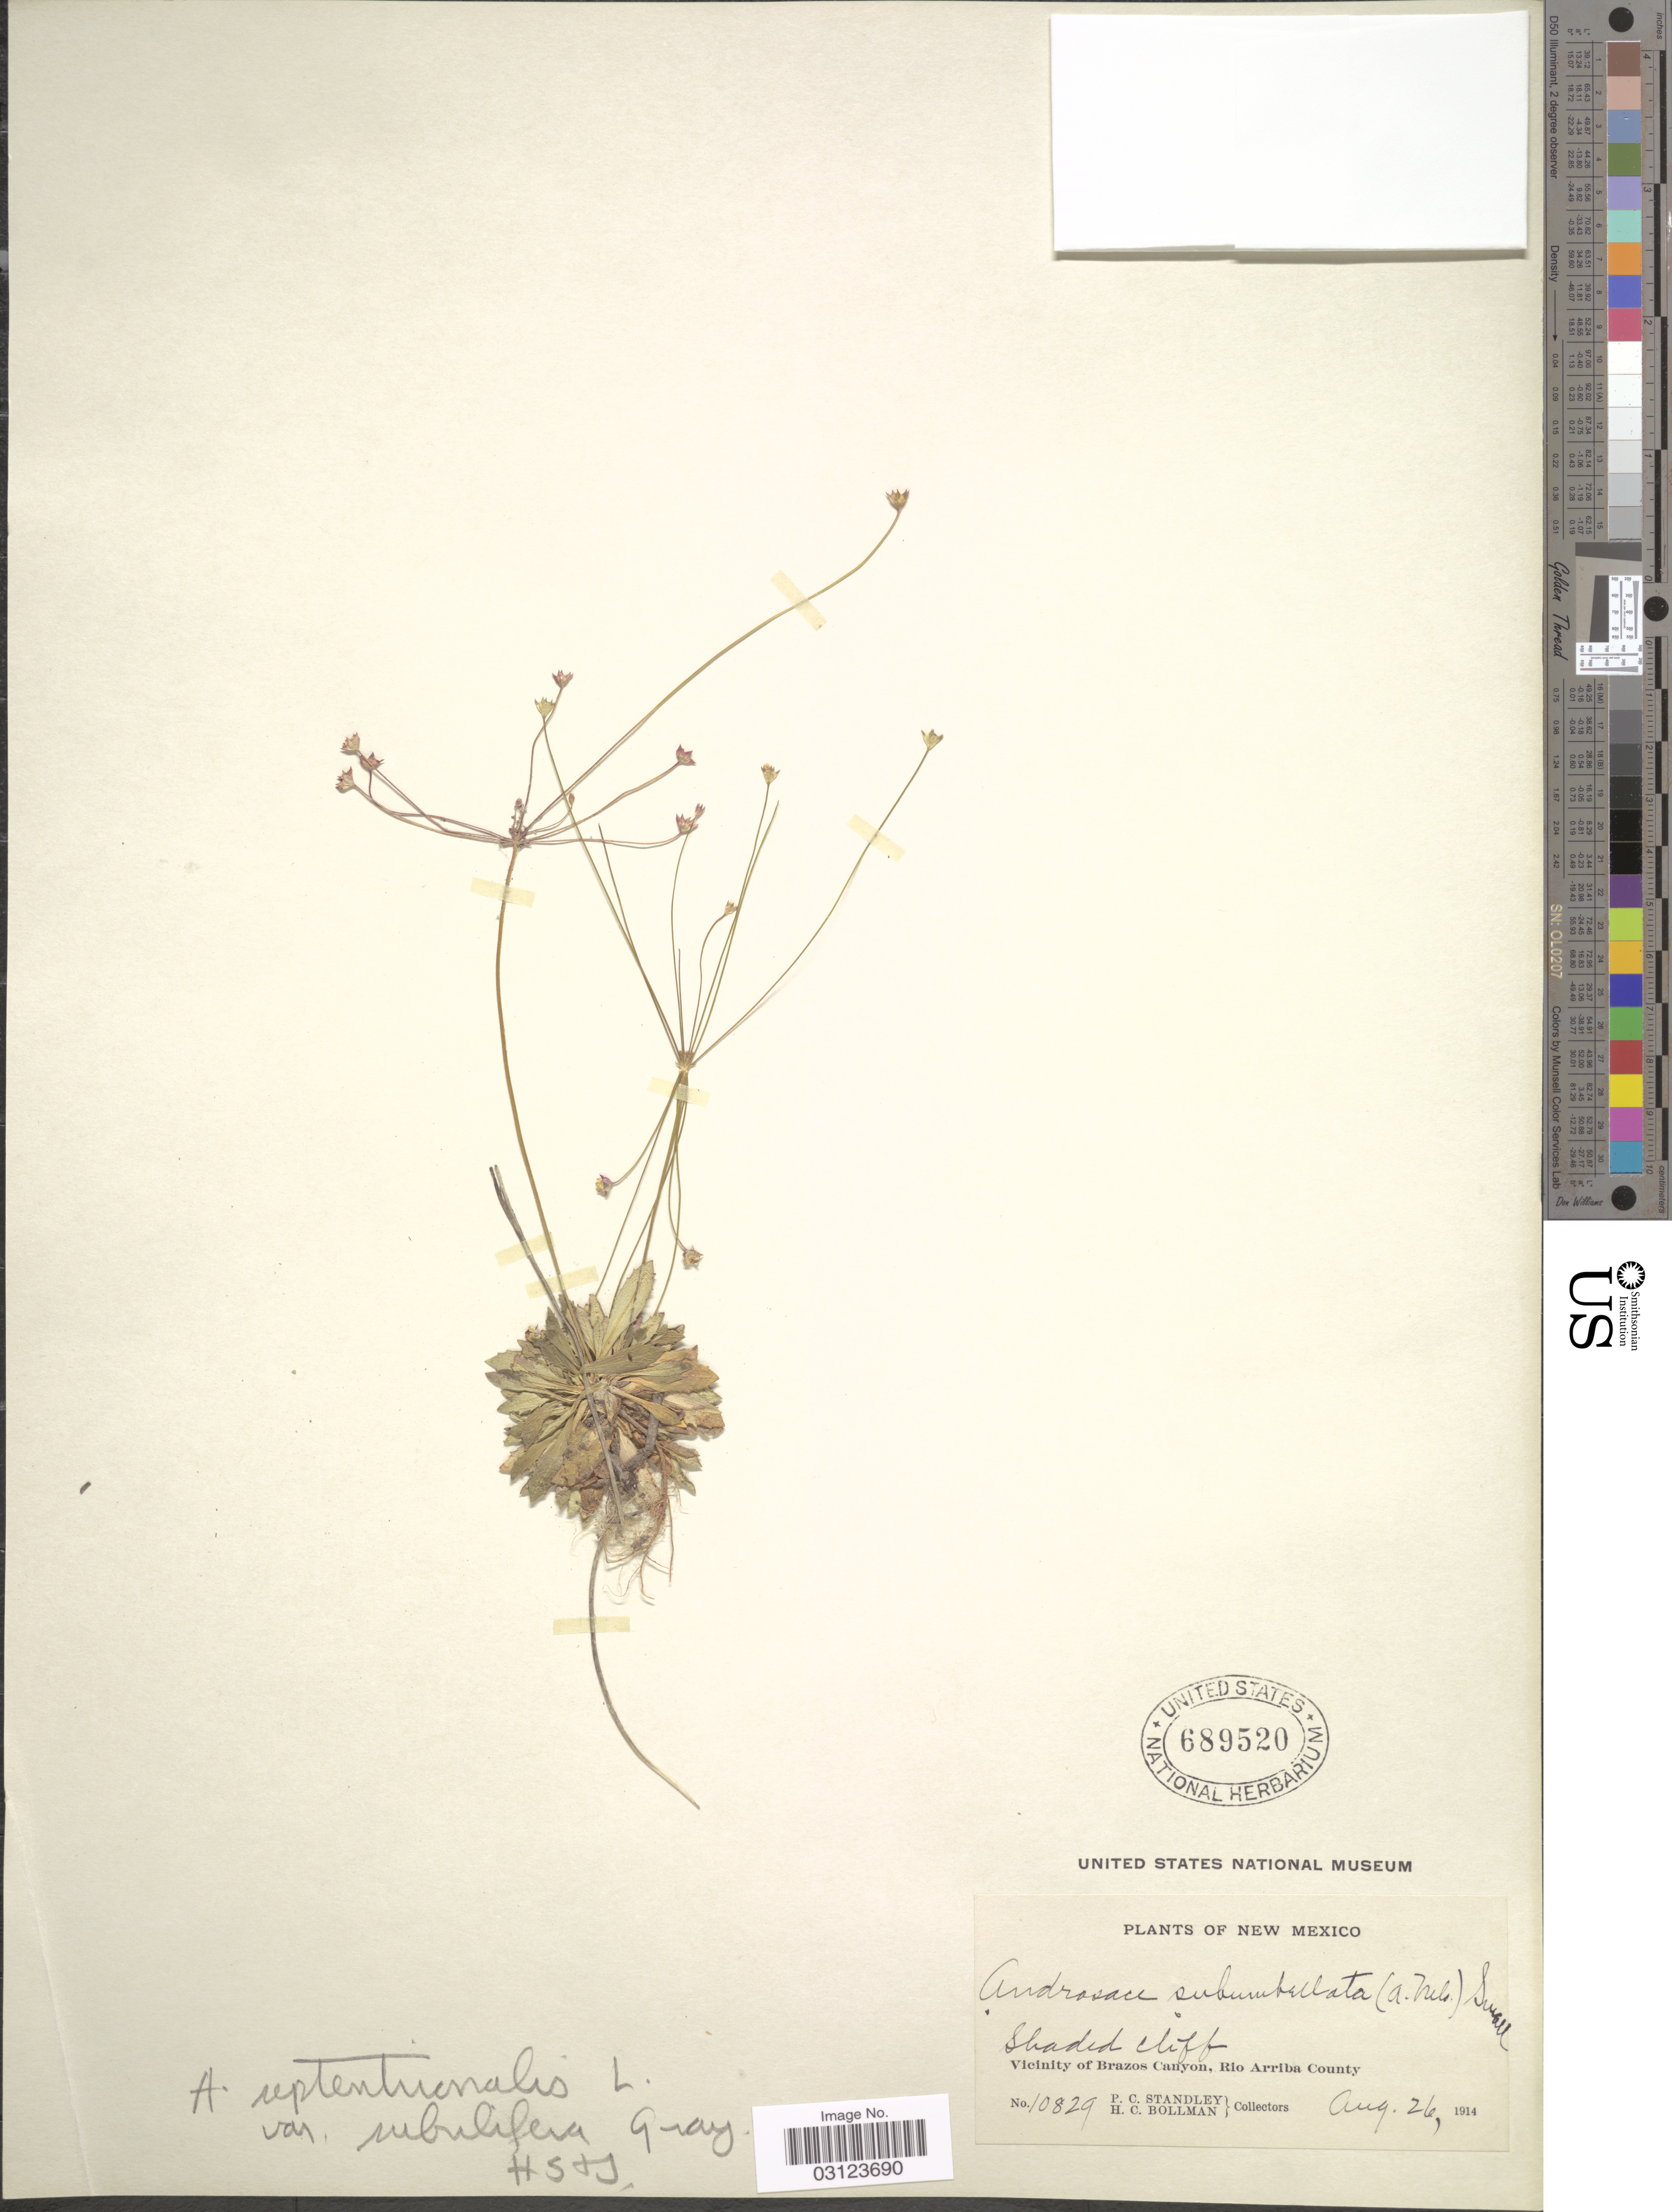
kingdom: Plantae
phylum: Tracheophyta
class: Magnoliopsida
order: Ericales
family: Primulaceae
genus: Androsace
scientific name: Androsace septentrionalis subsp. subulifera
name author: (A. Gray) G.T. Robbins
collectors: P. C. Standley & H. C. Bollman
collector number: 10829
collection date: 1914-08-26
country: United States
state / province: New Mexico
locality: Vicinity of Brazos Canyon, Rio Arriba County.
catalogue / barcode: US 689520